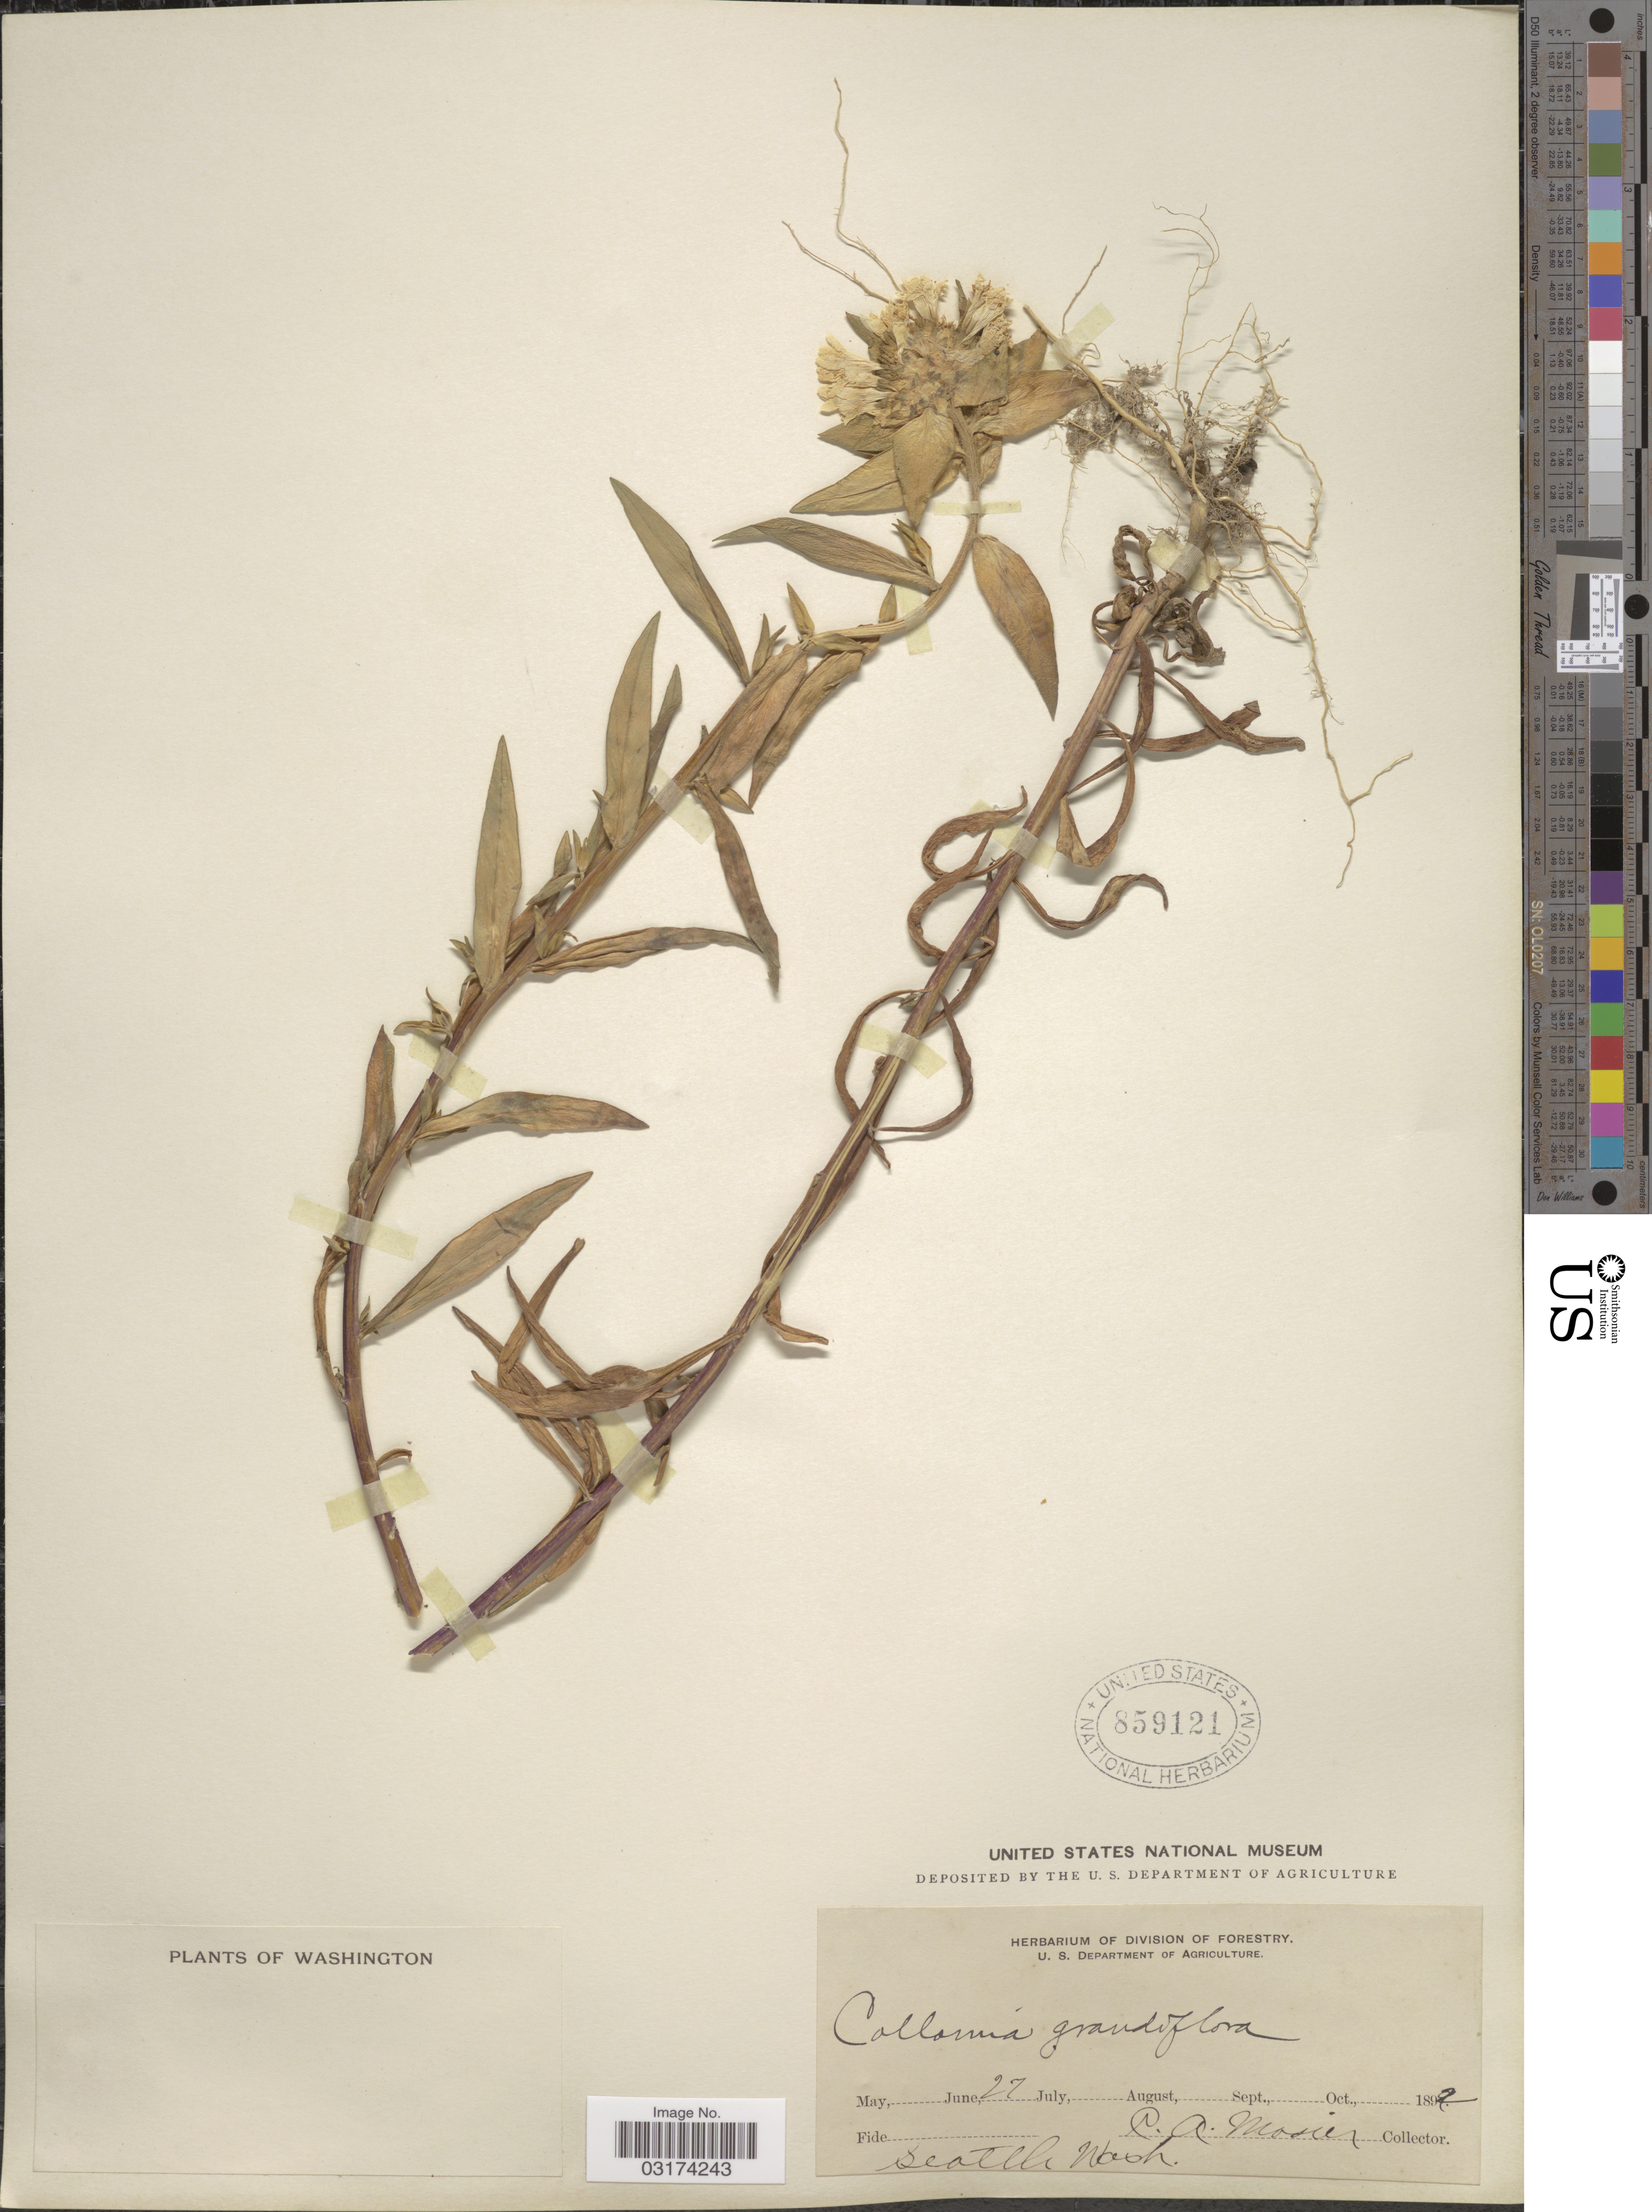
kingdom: Plantae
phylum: Tracheophyta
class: Magnoliopsida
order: Ericales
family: Polemoniaceae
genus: Collomia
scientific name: Collomia grandiflora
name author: Douglas ex Lindl.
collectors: C. A. Mosier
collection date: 1892-06-27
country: United States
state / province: Washington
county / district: King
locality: Seattle Wash.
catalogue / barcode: US 859121